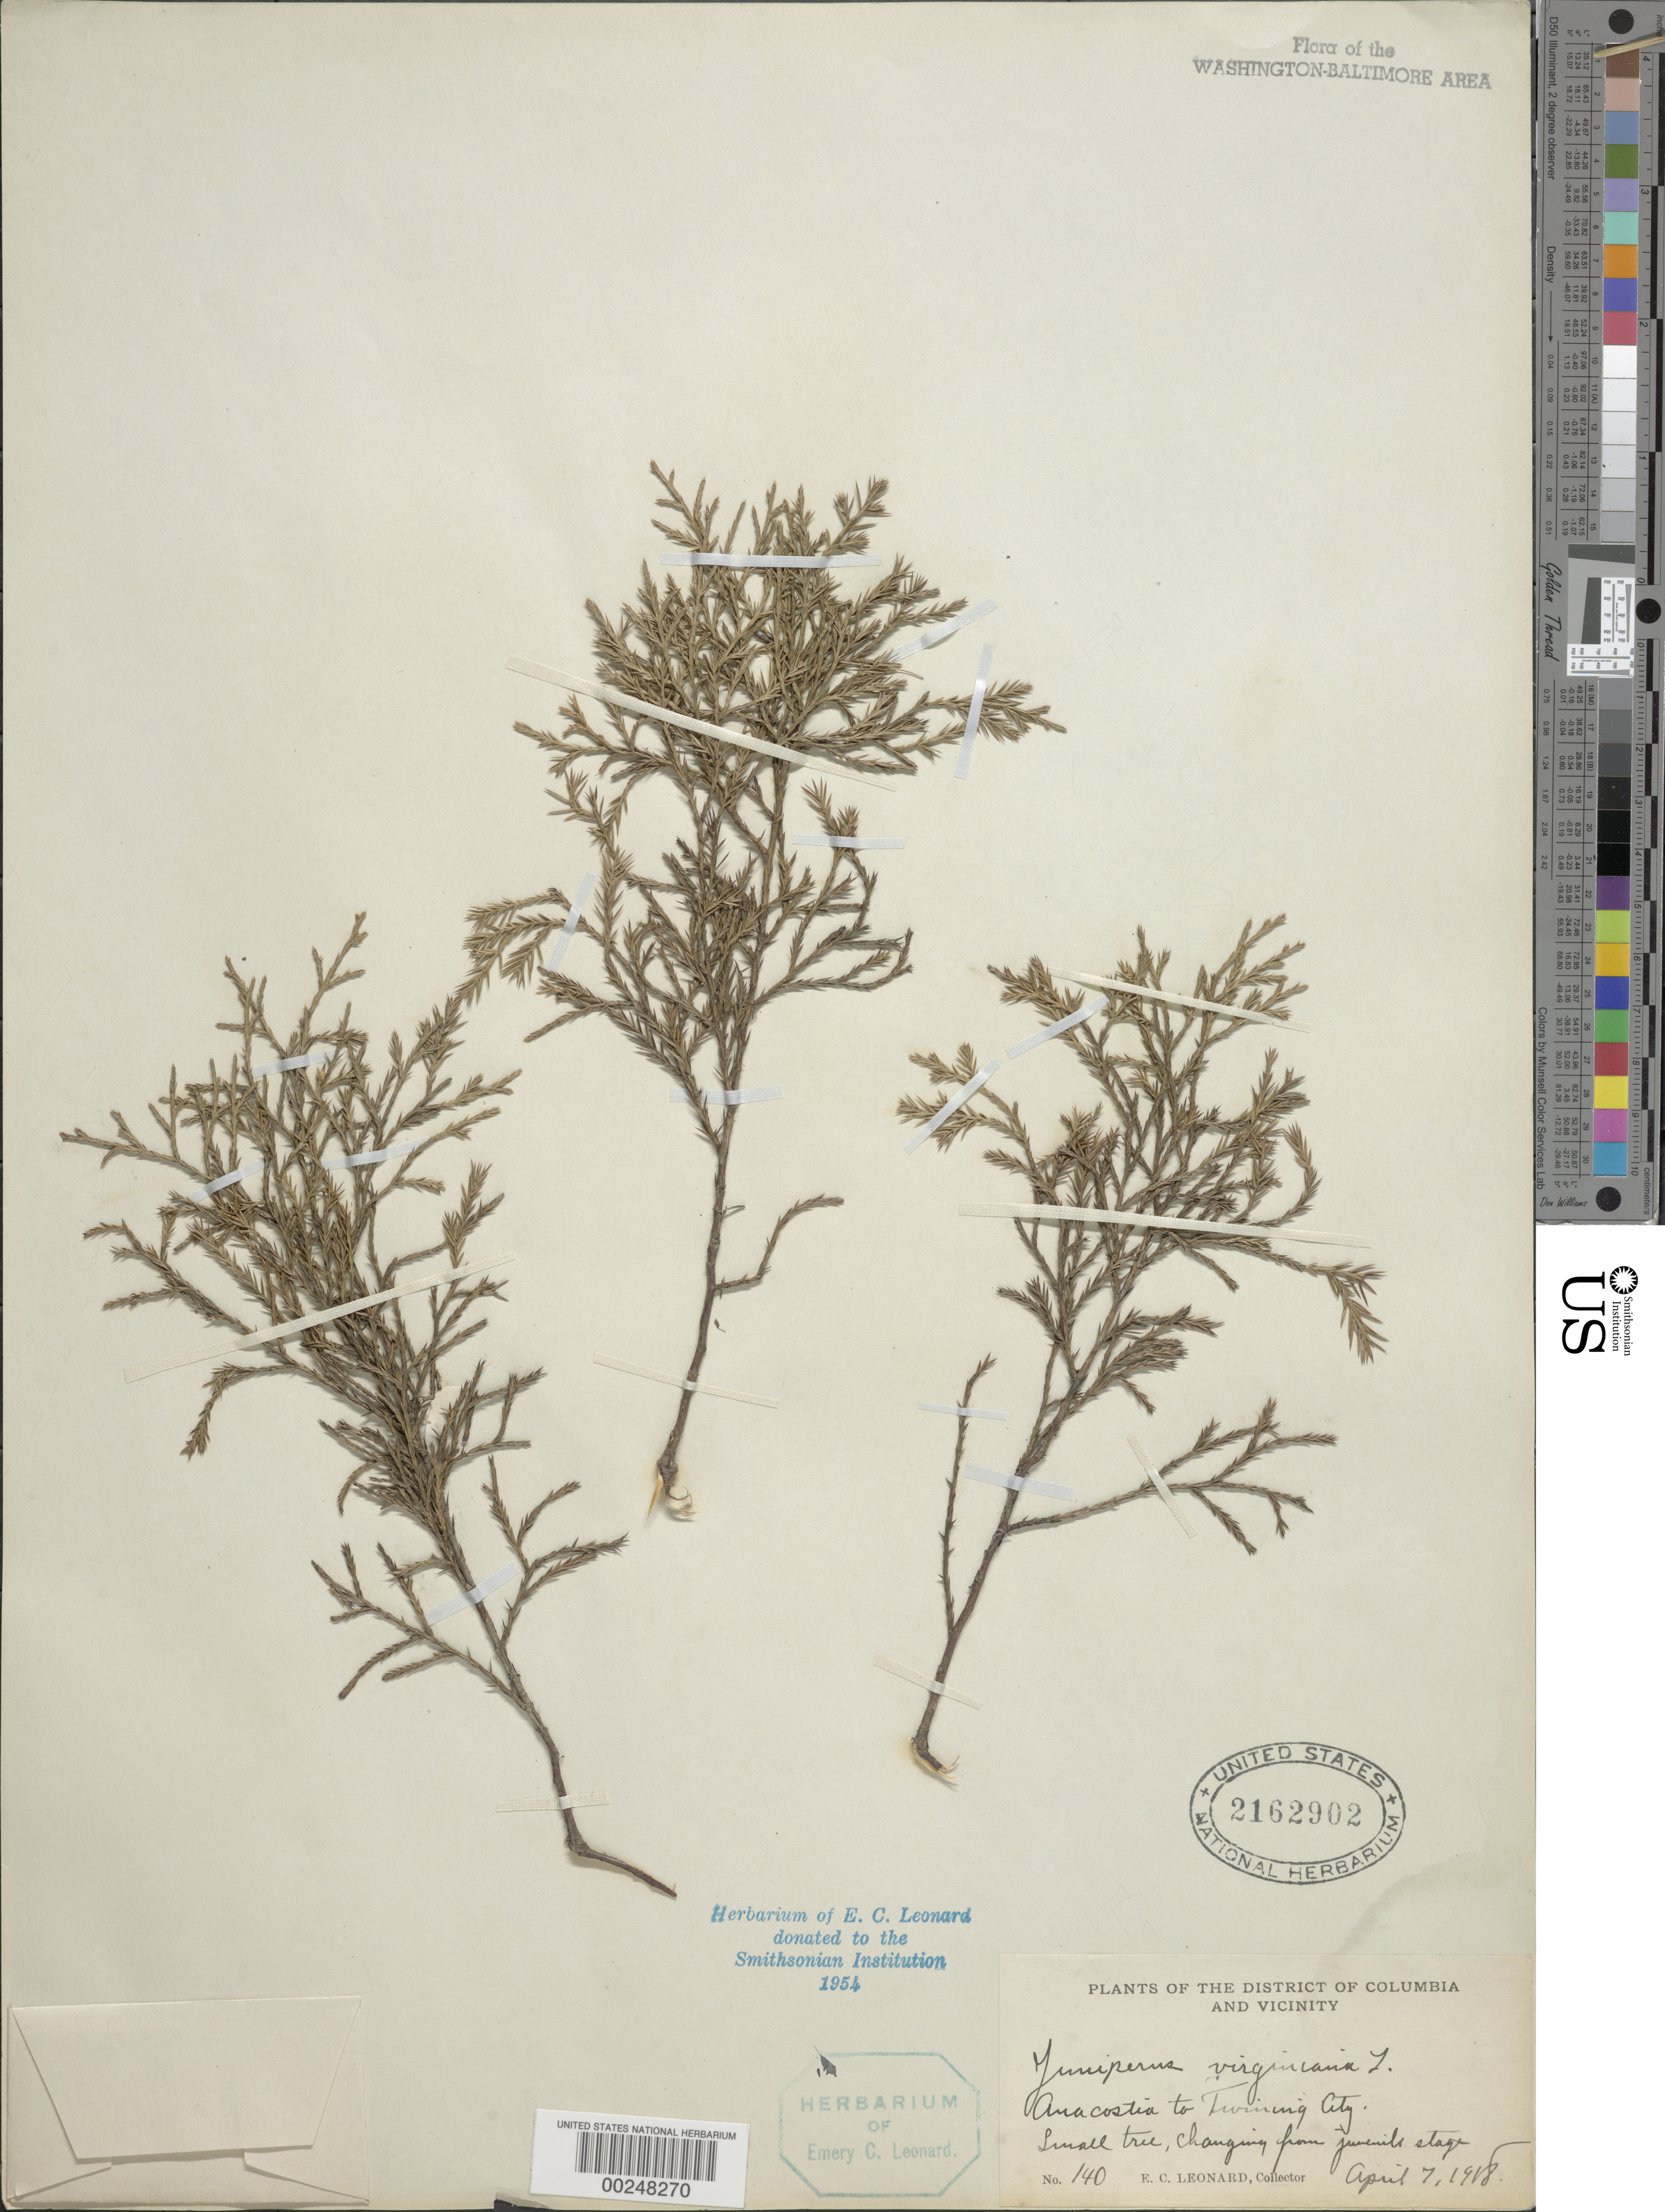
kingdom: Plantae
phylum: Tracheophyta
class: Pinopsida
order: Pinales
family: Cupressaceae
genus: Juniperus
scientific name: Juniperus virginiana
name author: L.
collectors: E. C. Leonard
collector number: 140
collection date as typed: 07 Apr 1918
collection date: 1918-04-07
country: United States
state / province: District of Columbia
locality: Anacostia to Twining City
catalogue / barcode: US 2162902